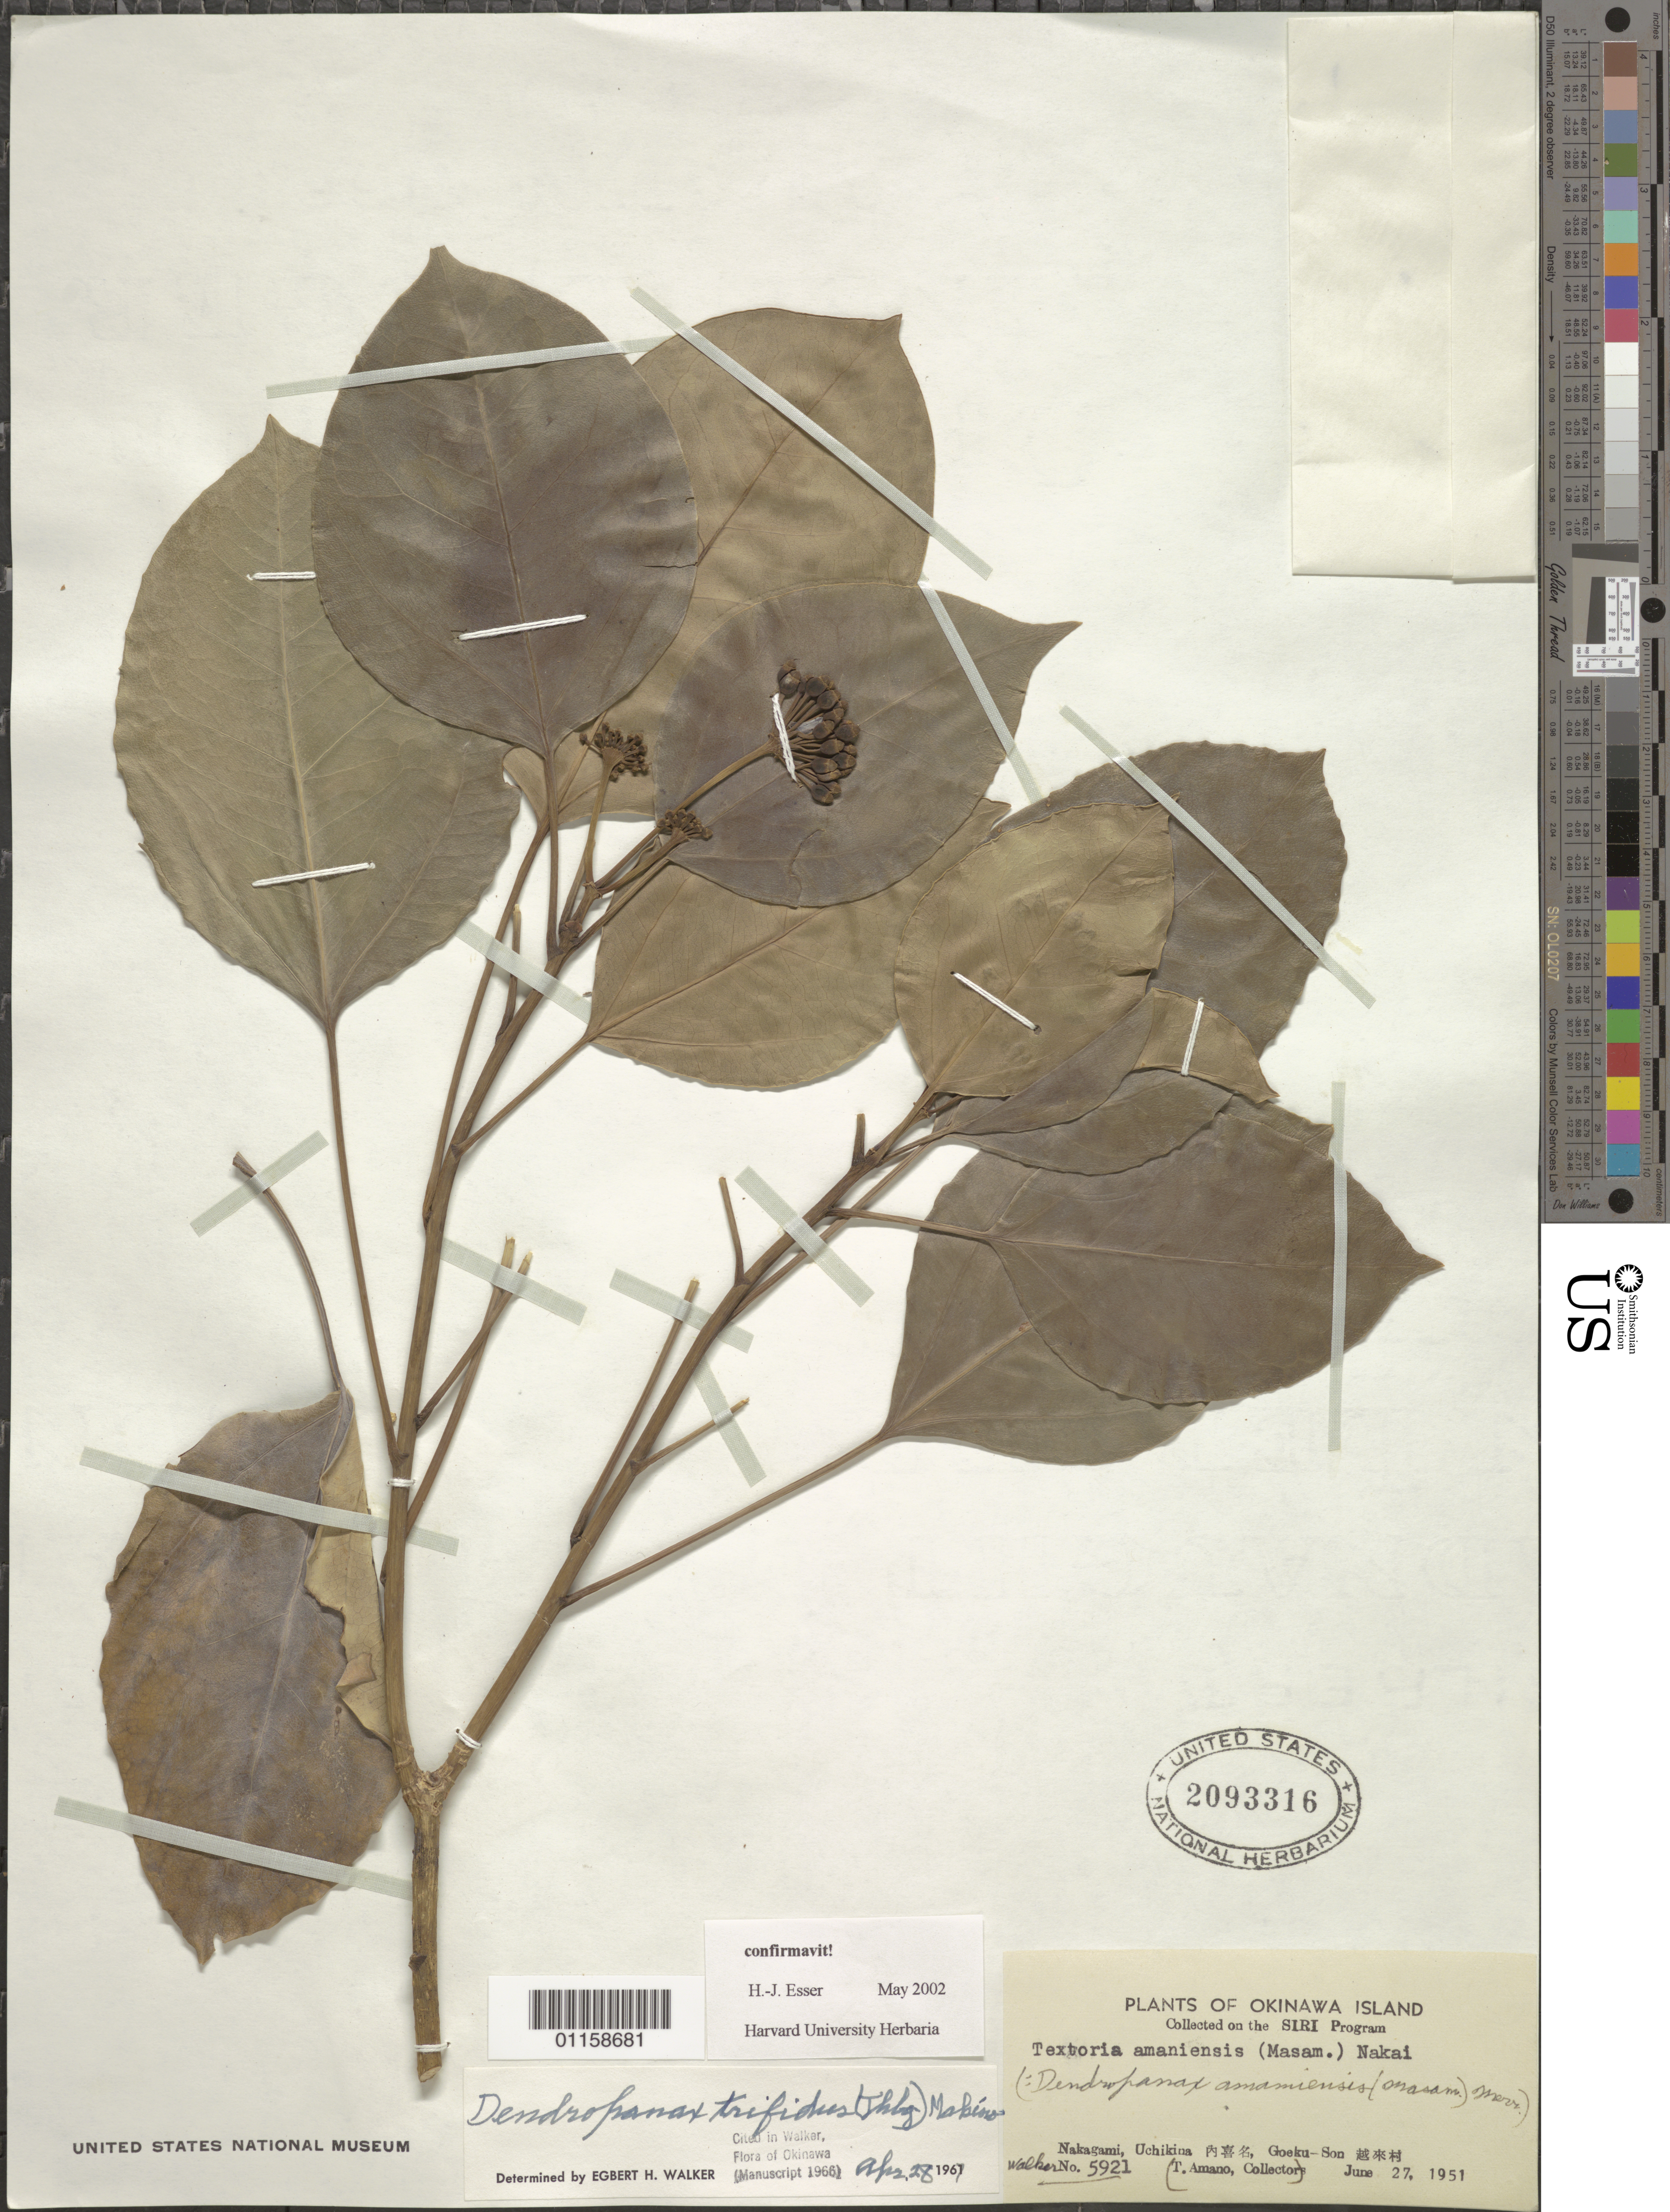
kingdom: Plantae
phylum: Tracheophyta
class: Magnoliopsida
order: Apiales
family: Araliaceae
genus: Dendropanax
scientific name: Dendropanax trifidus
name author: (Thunb.) Makino & Hara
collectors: T. Amano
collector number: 5921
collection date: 1951-06-27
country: Japan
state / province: Okinawa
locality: Nakagami, Uchikina, Goeku-Son.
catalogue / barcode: US 2093316